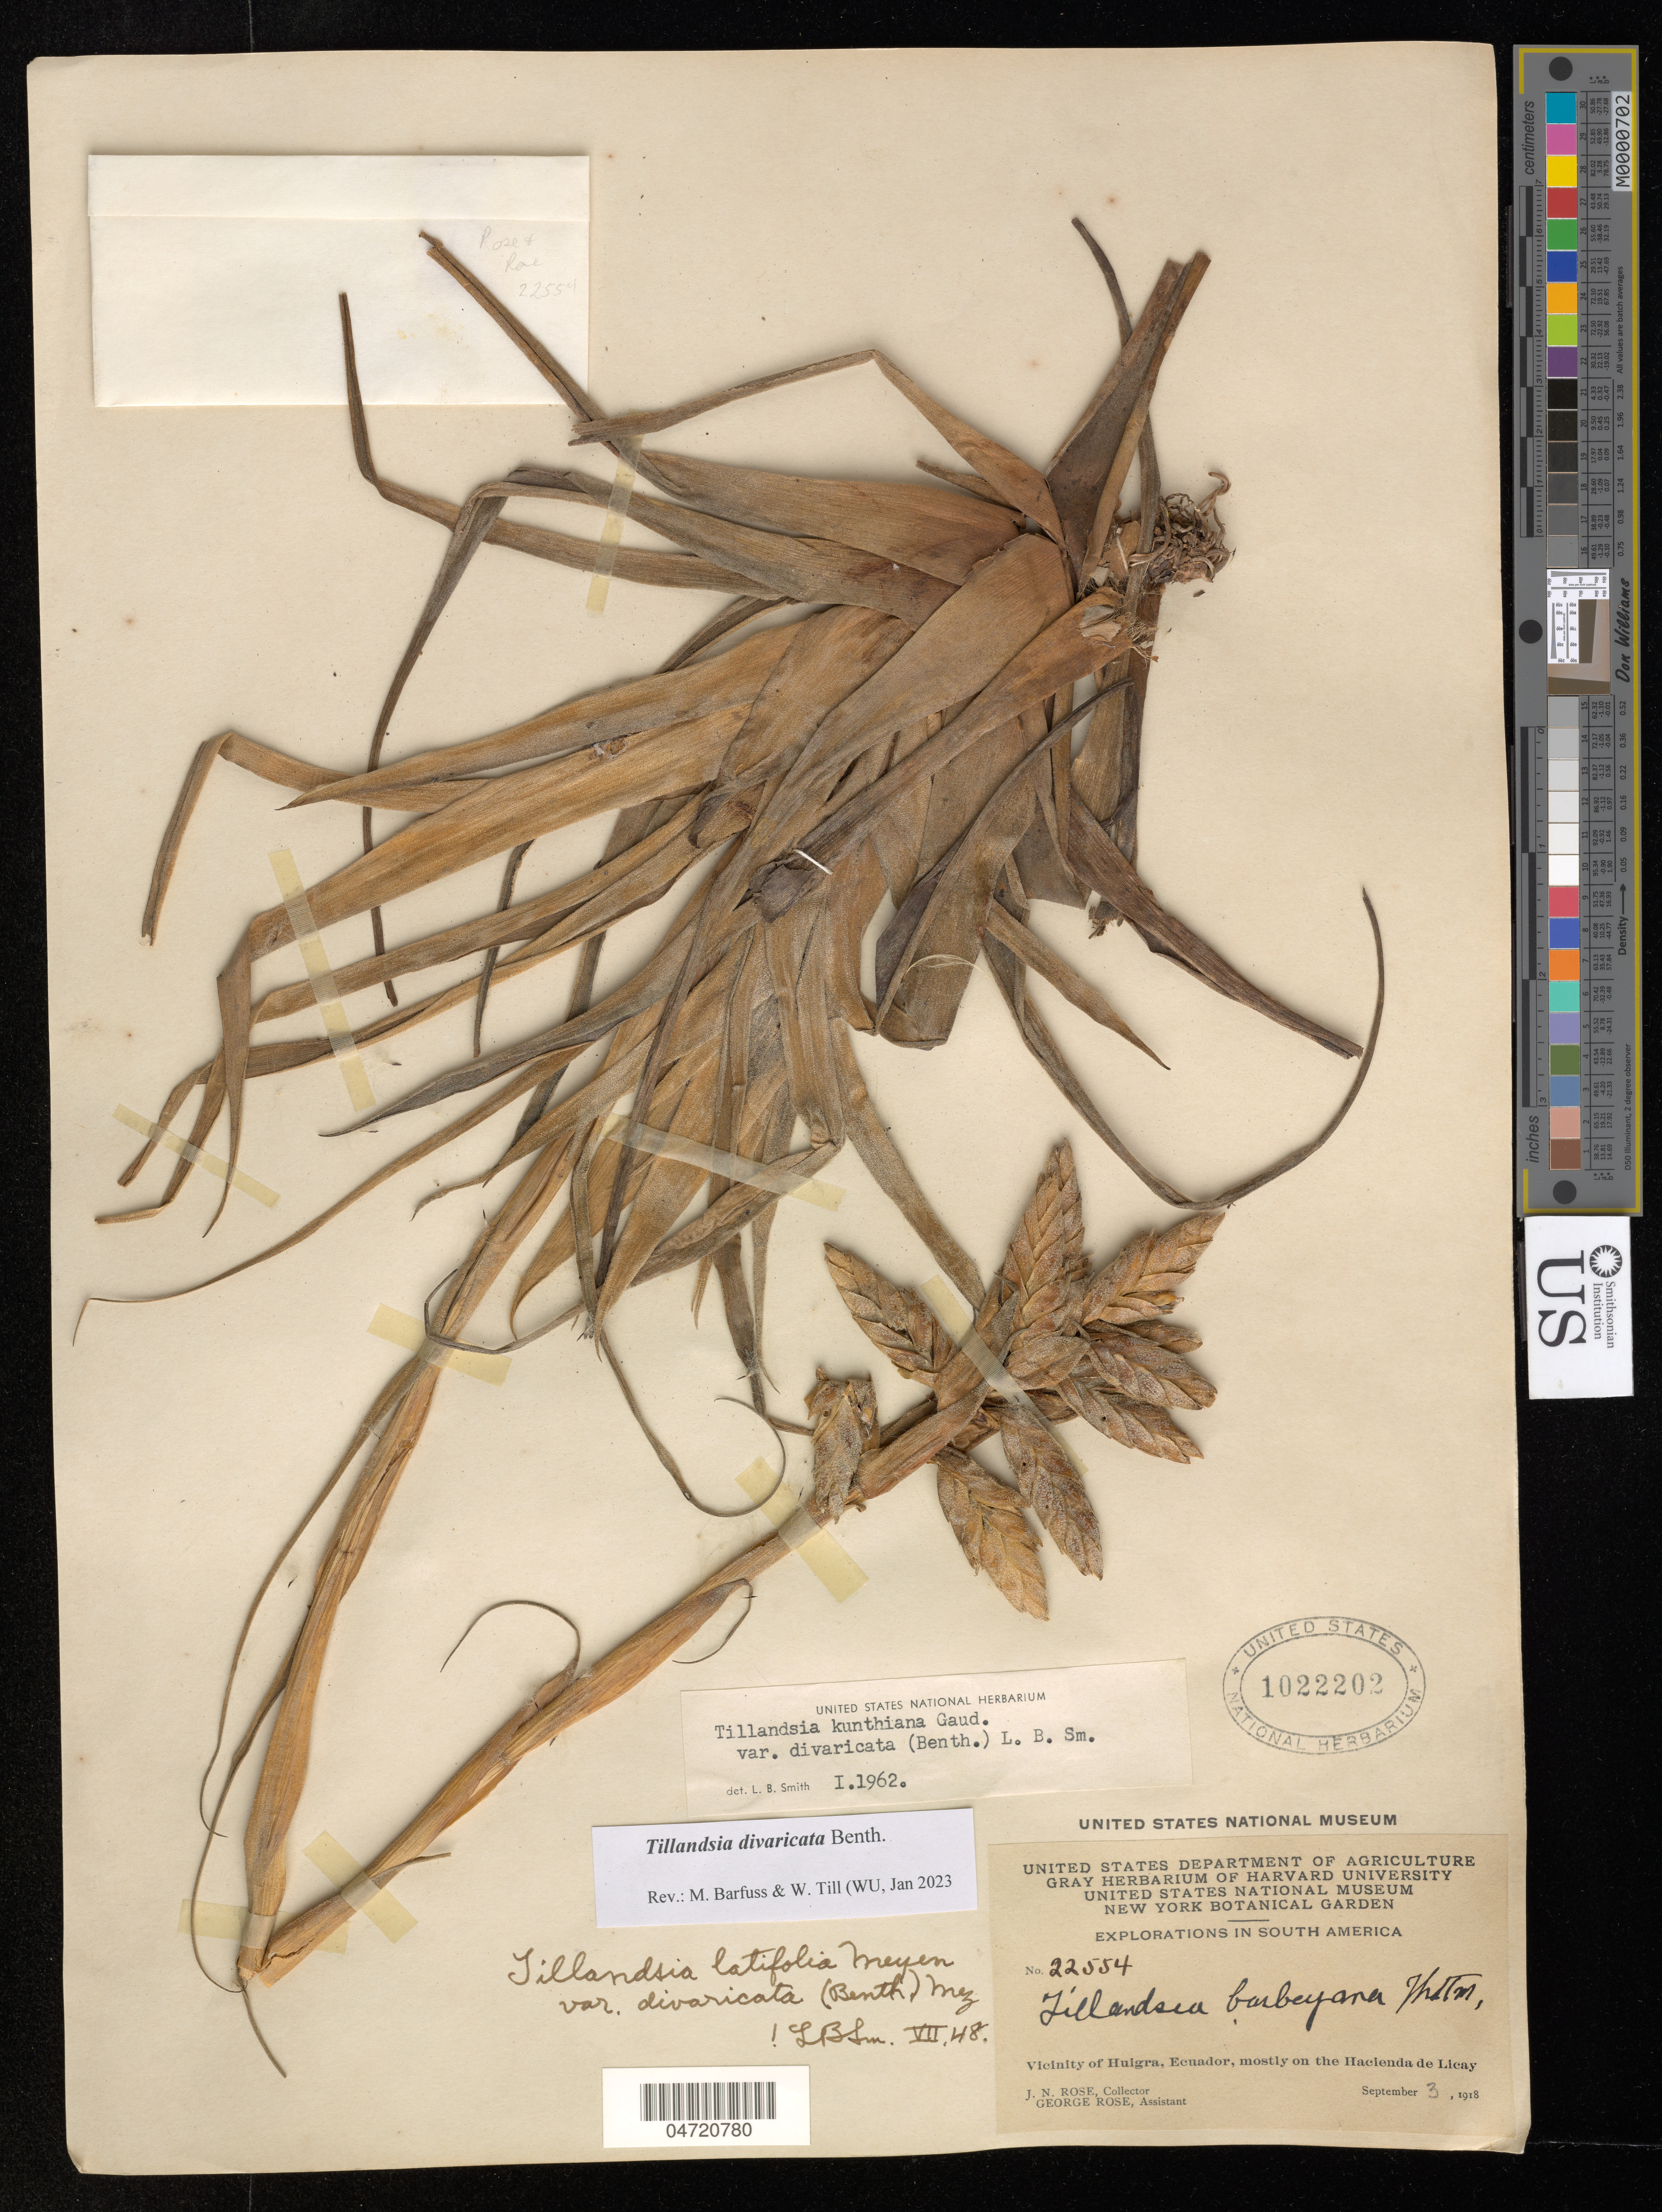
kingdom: Plantae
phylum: Tracheophyta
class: Liliopsida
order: Poales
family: Bromeliaceae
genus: Tillandsia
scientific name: Tillandsia divaricata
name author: Benth.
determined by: Barfuss, Michael H.; Till, W.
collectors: J. N. Rose & G. Rose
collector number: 22554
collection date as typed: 03 Sep 1918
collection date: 1918-09-03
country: Ecuador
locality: Vicinity of Huigra.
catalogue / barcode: US 1022202